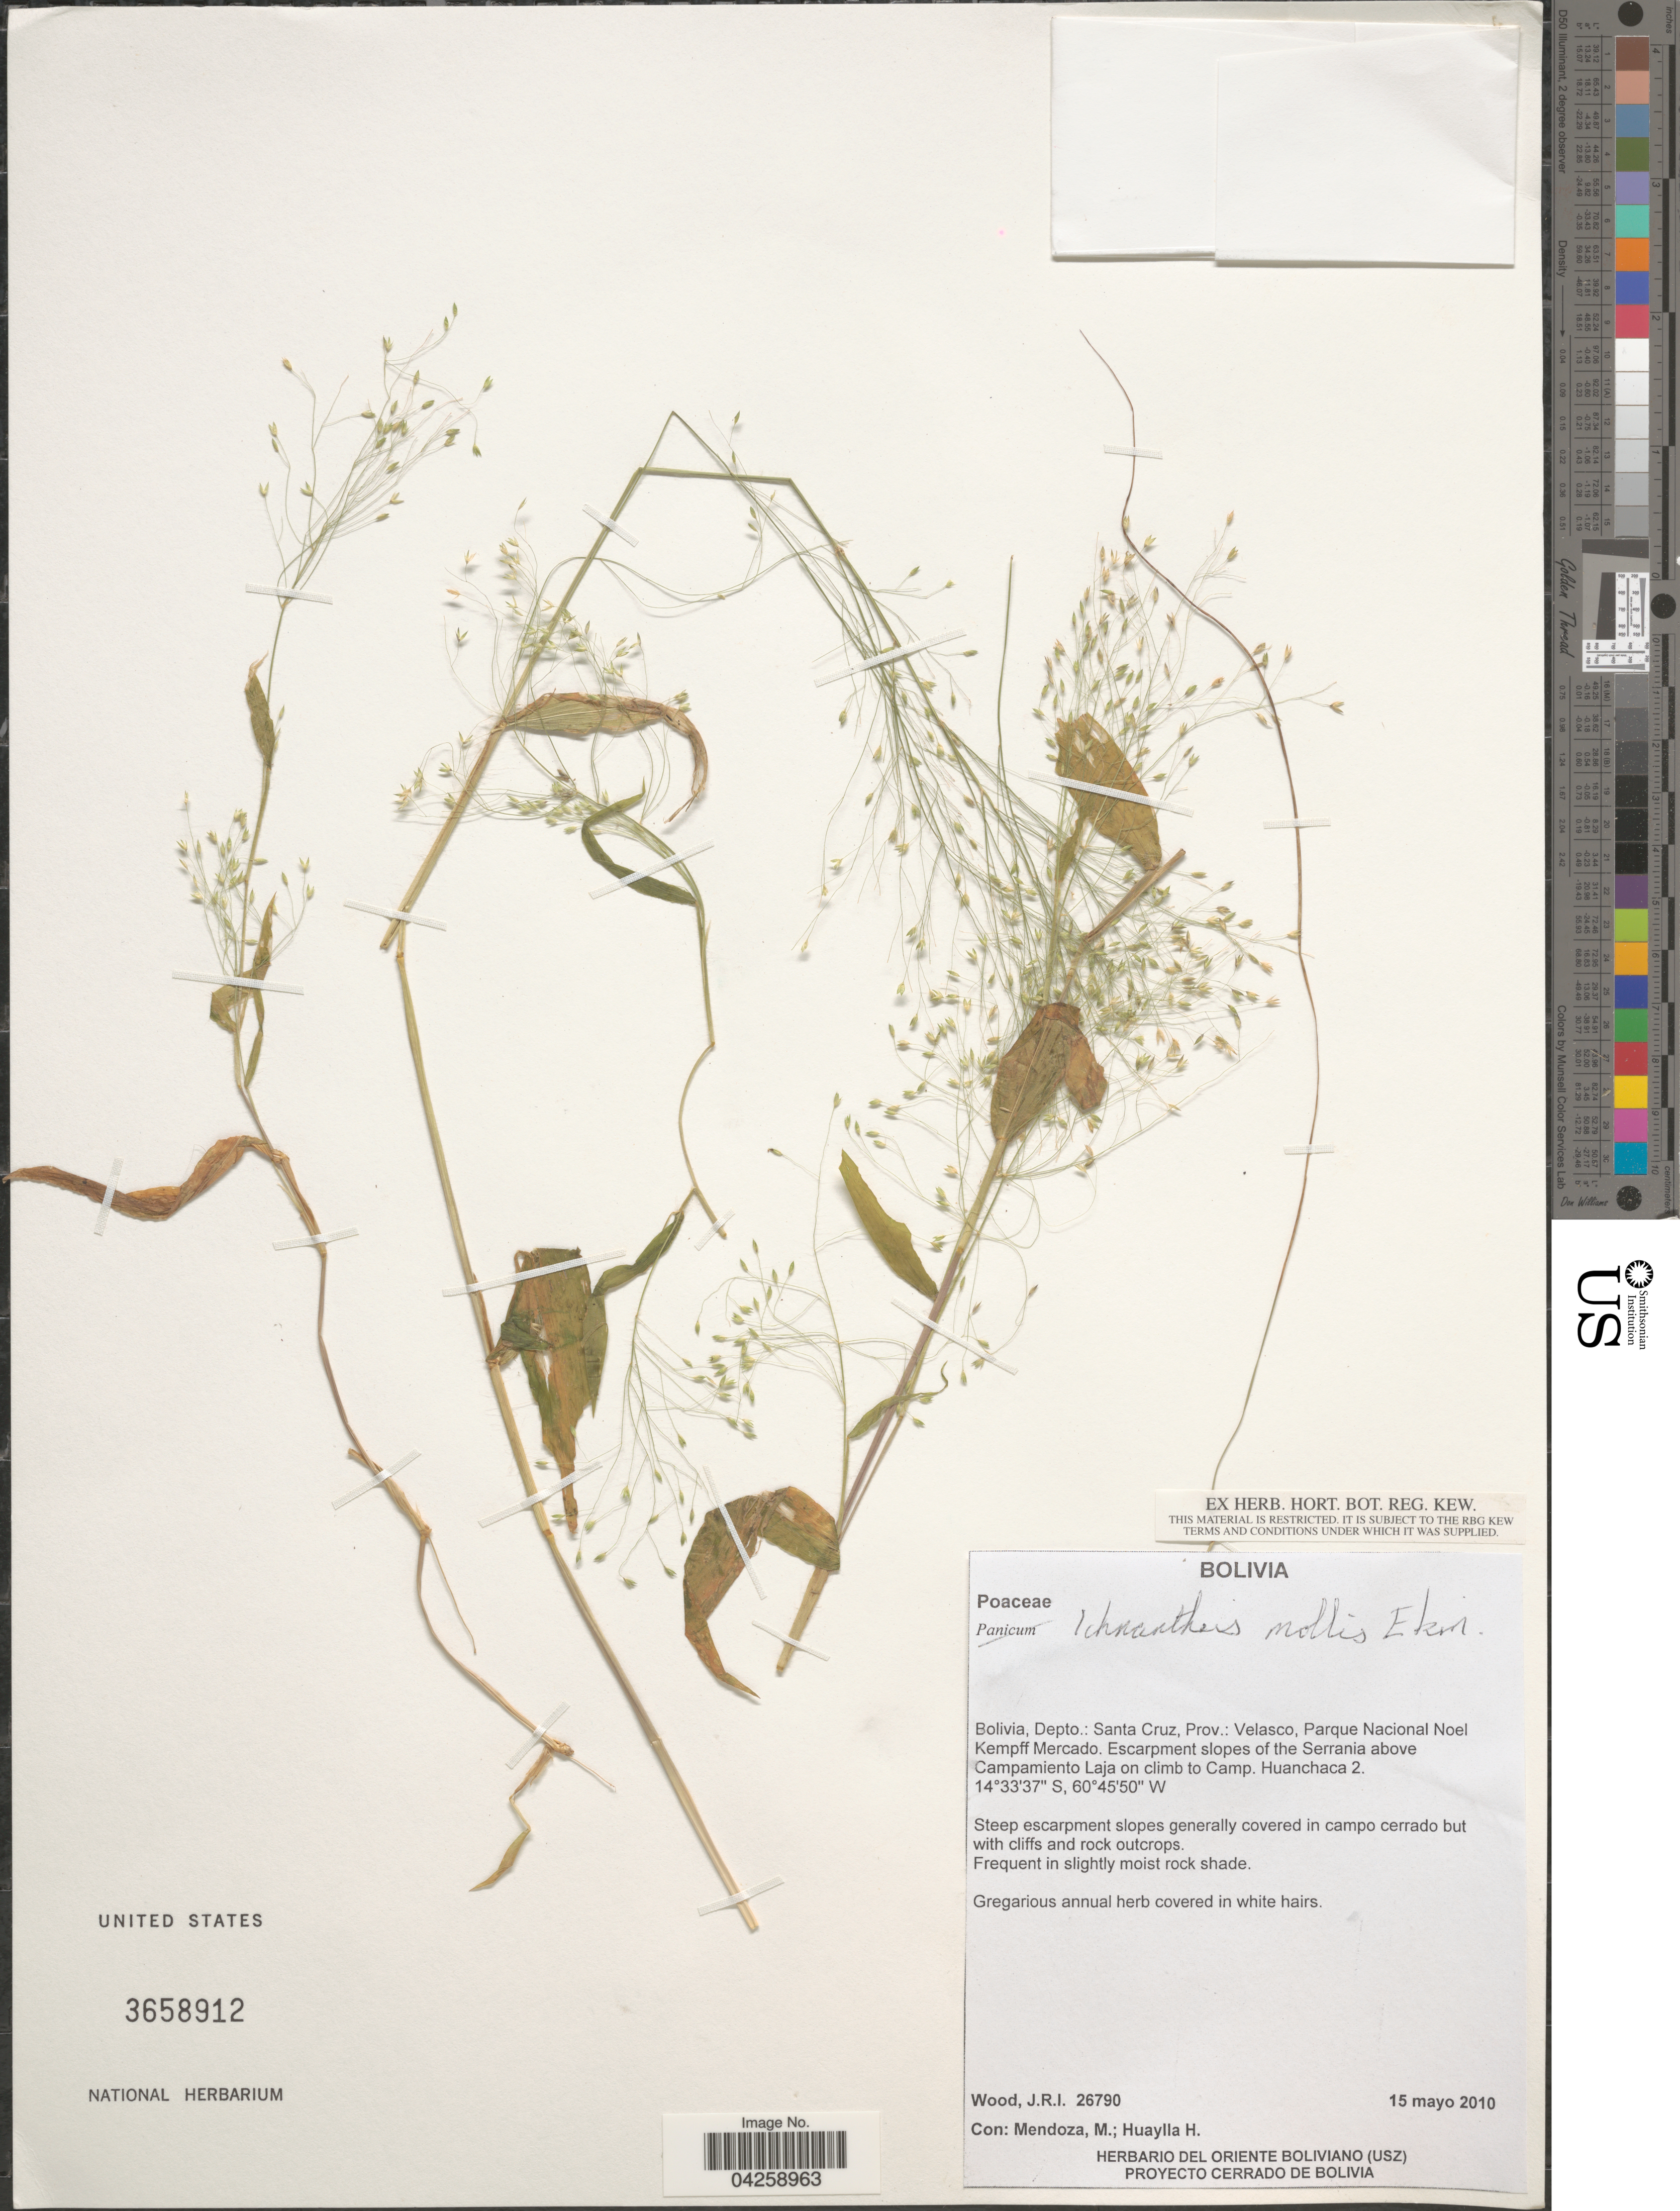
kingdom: Plantae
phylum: Tracheophyta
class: Liliopsida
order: Poales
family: Poaceae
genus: Ichnanthus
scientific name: Ichnanthus mollis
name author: Ekman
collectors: J. R. I. Wood, M. Mendoza & H. Huaylla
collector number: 26790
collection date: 2010-05-15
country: Bolivia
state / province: Santa Cruz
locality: Depto.: Santa Cruz, Prov.: Velasco, Parque Nacional Noel Kempff Mercado. Escarpment slopes of the Serrania above Campamiento Laja on climb to Camp. Huanchaca 2.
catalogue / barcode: US 3658912